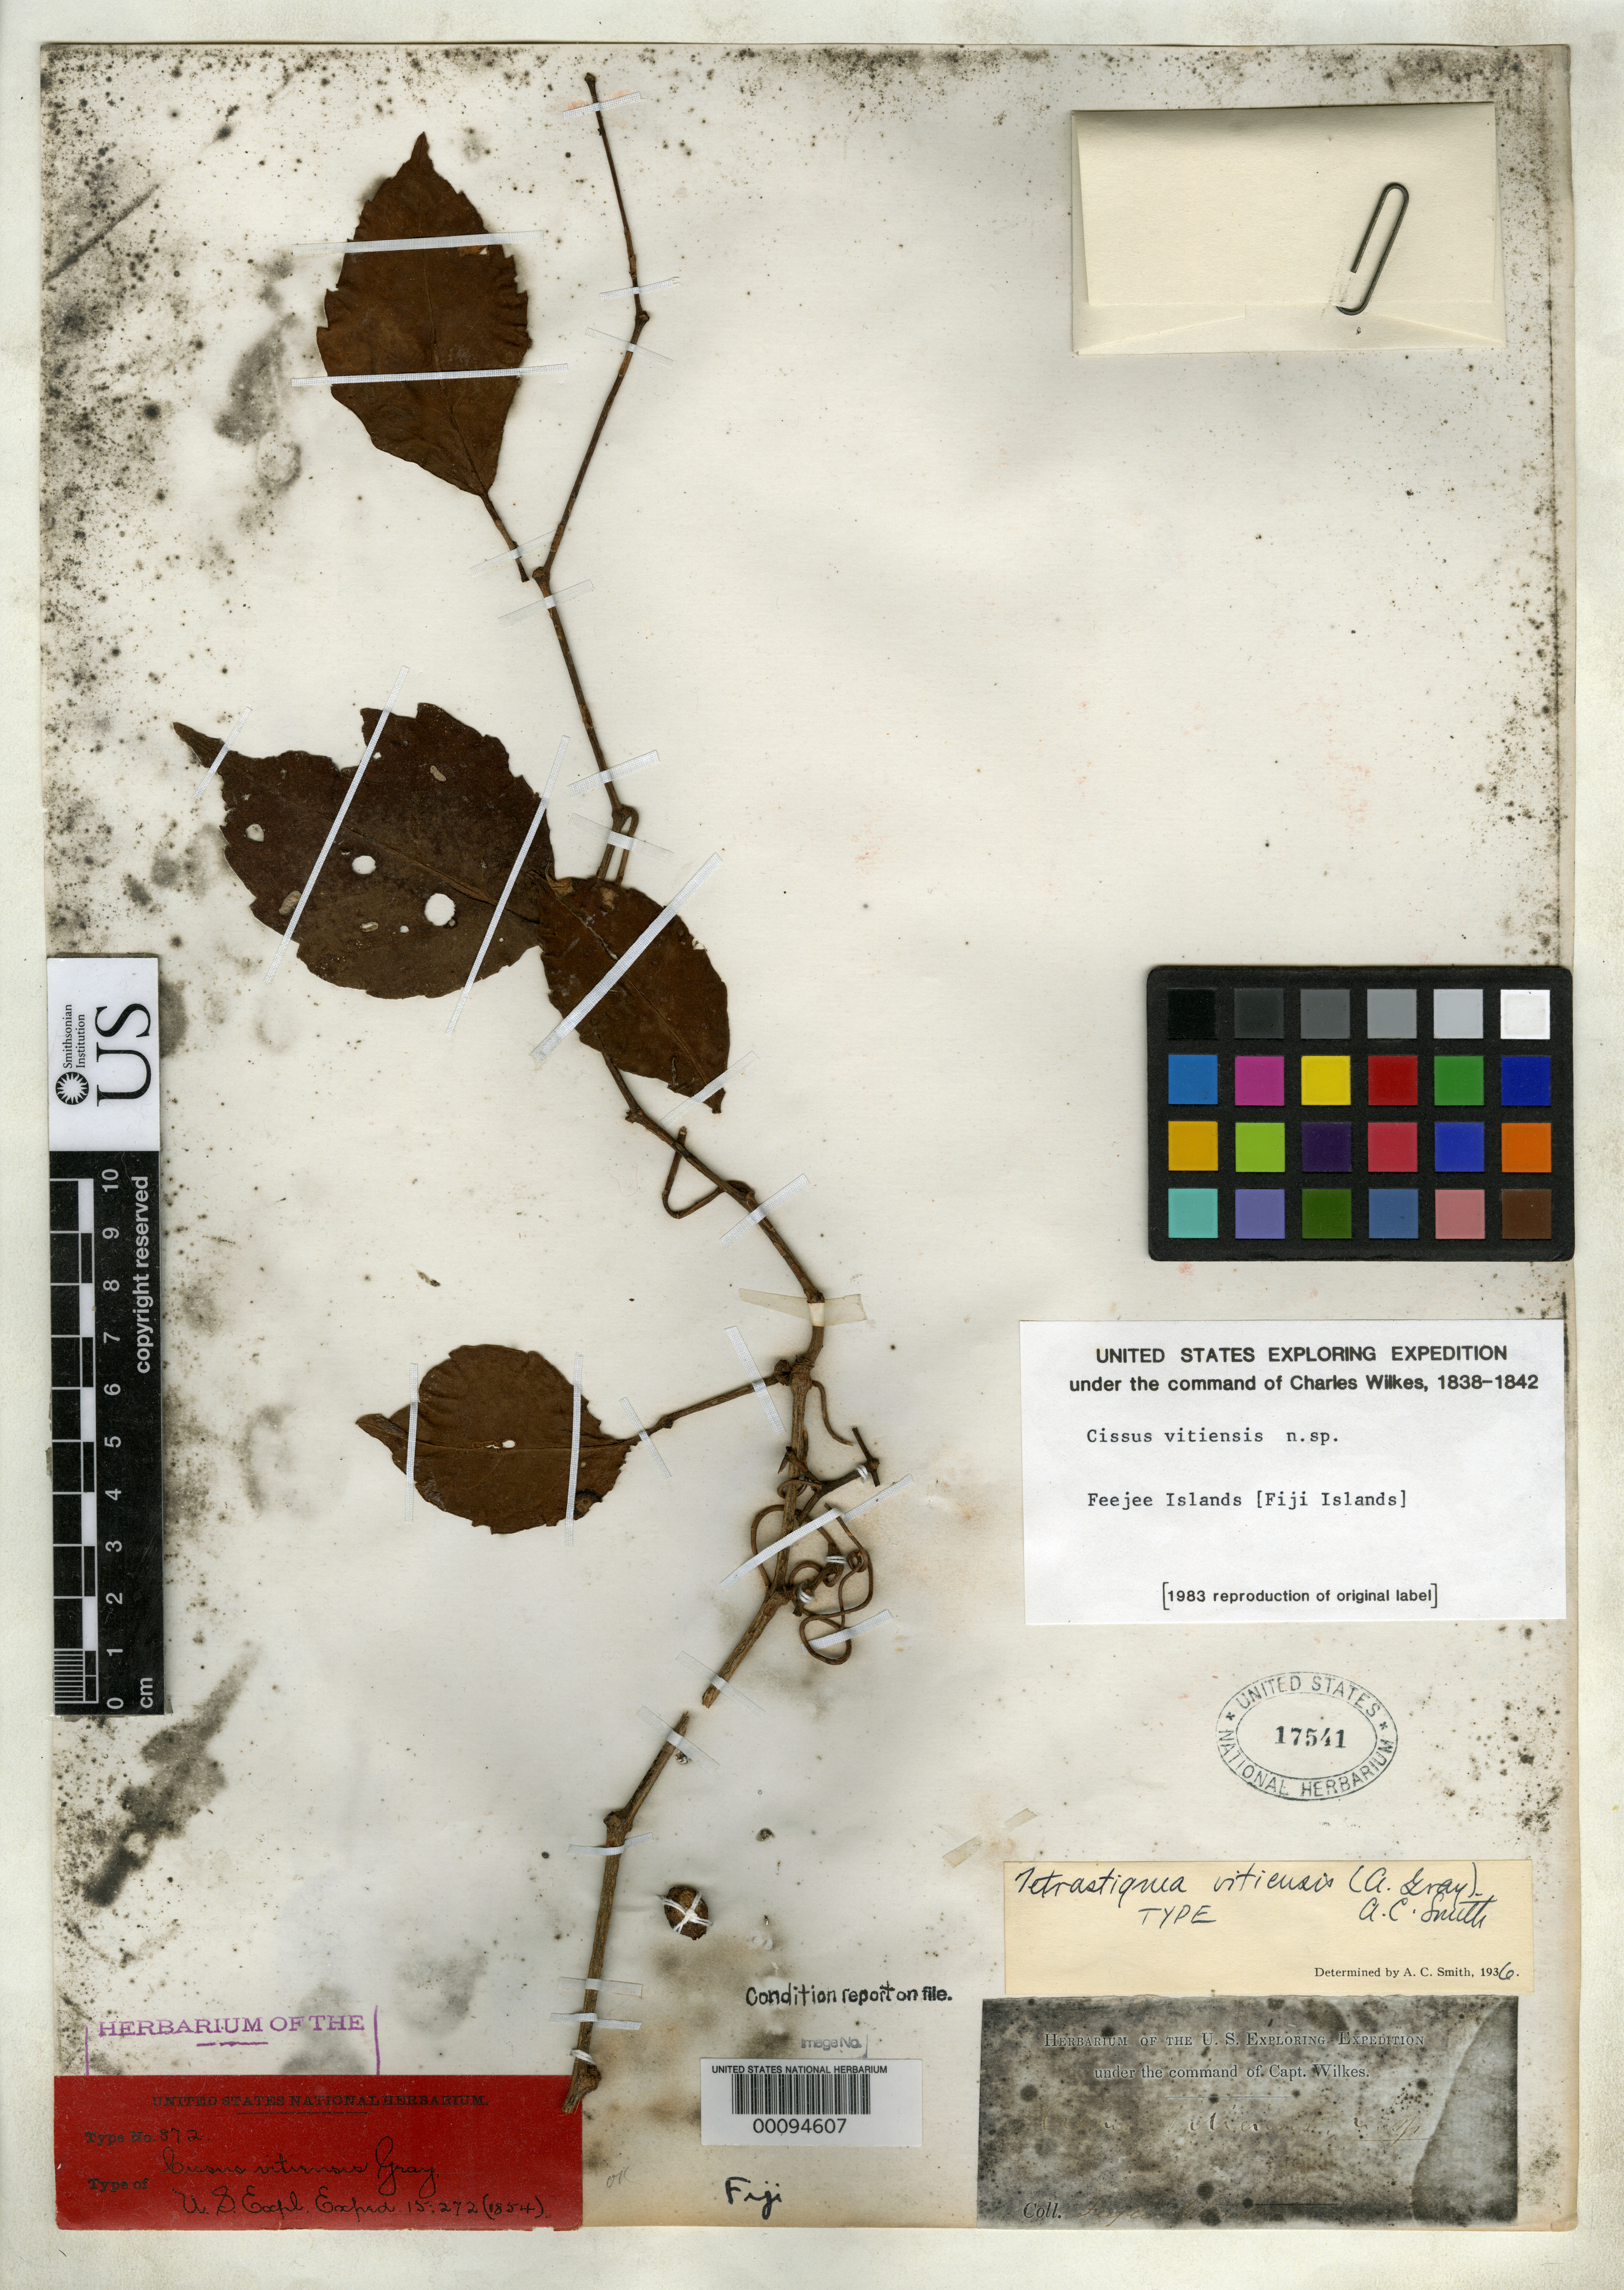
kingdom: Plantae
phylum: Tracheophyta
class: Magnoliopsida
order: Vitales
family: Vitaceae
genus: Cissus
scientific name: Cissus vitiensis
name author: A. Gray in Wilkes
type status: Holotype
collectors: Wilkes Explor. Exped.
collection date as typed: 1838 to -- --- 1842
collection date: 1838/1842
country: Fiji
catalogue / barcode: US 17541